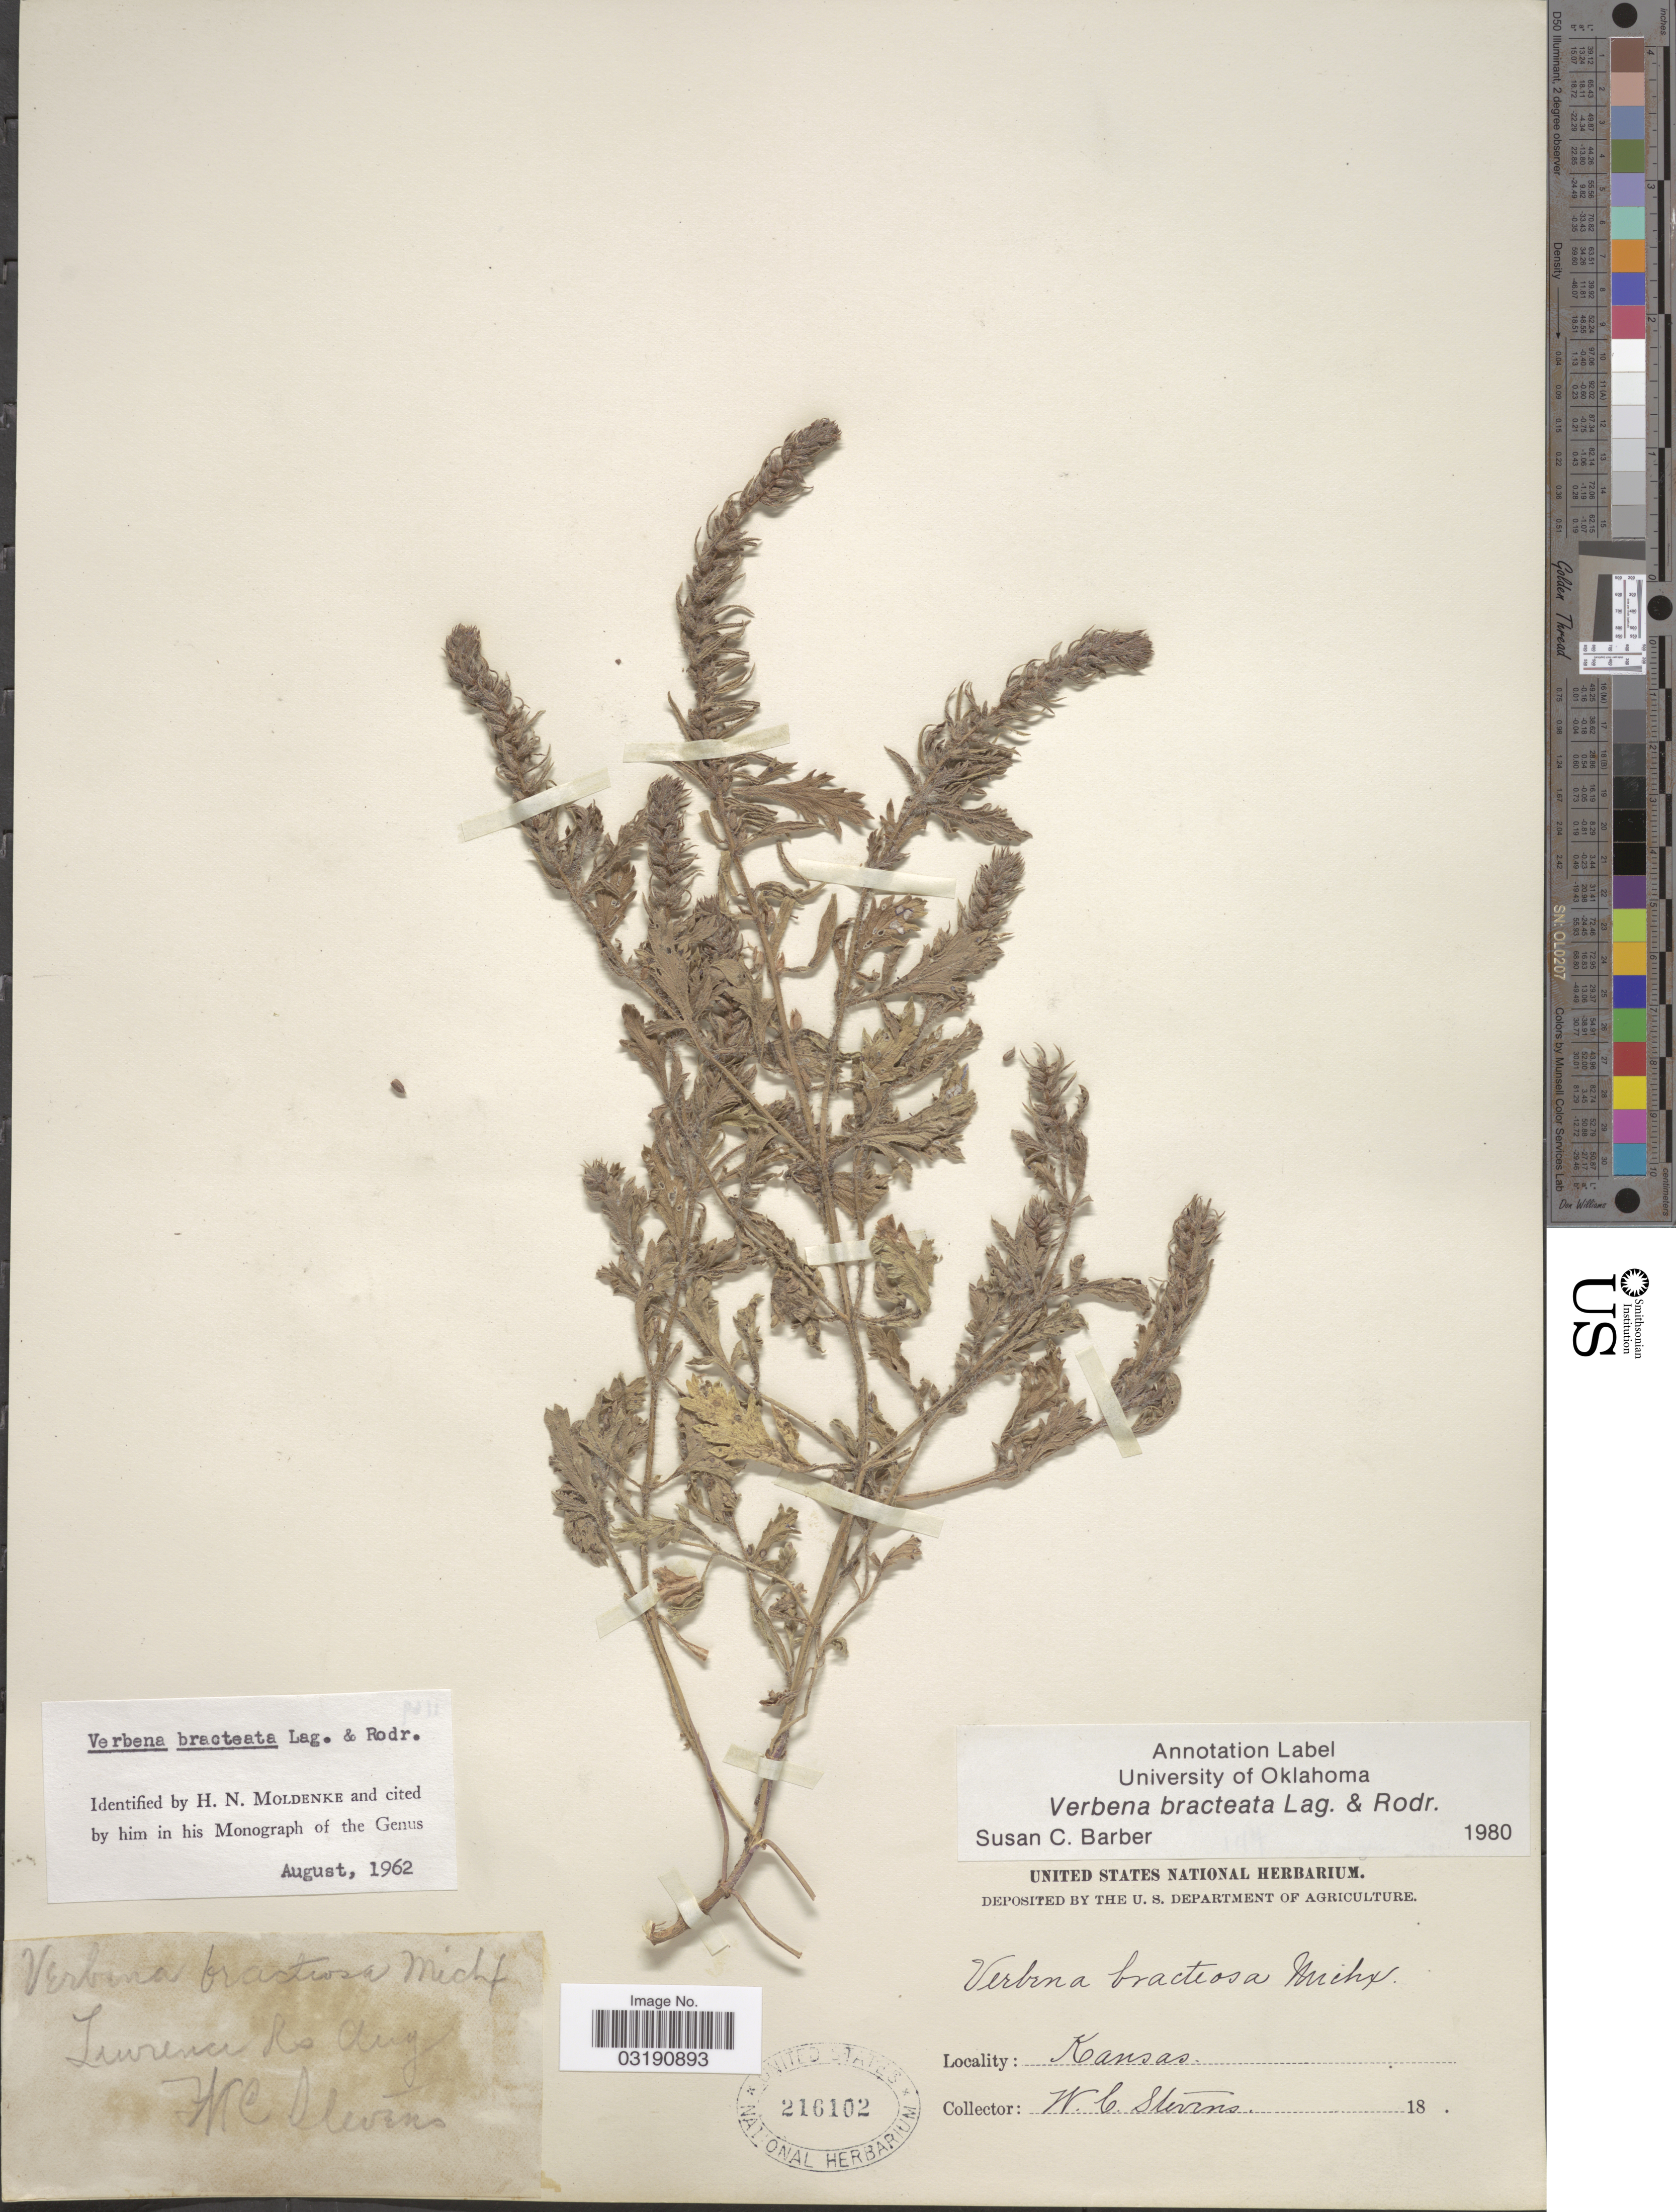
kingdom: Plantae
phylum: Tracheophyta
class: Magnoliopsida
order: Lamiales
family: Verbenaceae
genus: Verbena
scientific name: Verbena bracteata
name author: Cav. ex Lag. & Rodr.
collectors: W. C. Stevens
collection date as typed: Aug 18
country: United States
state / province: Kansas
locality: Lawrence Co.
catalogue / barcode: US 216102